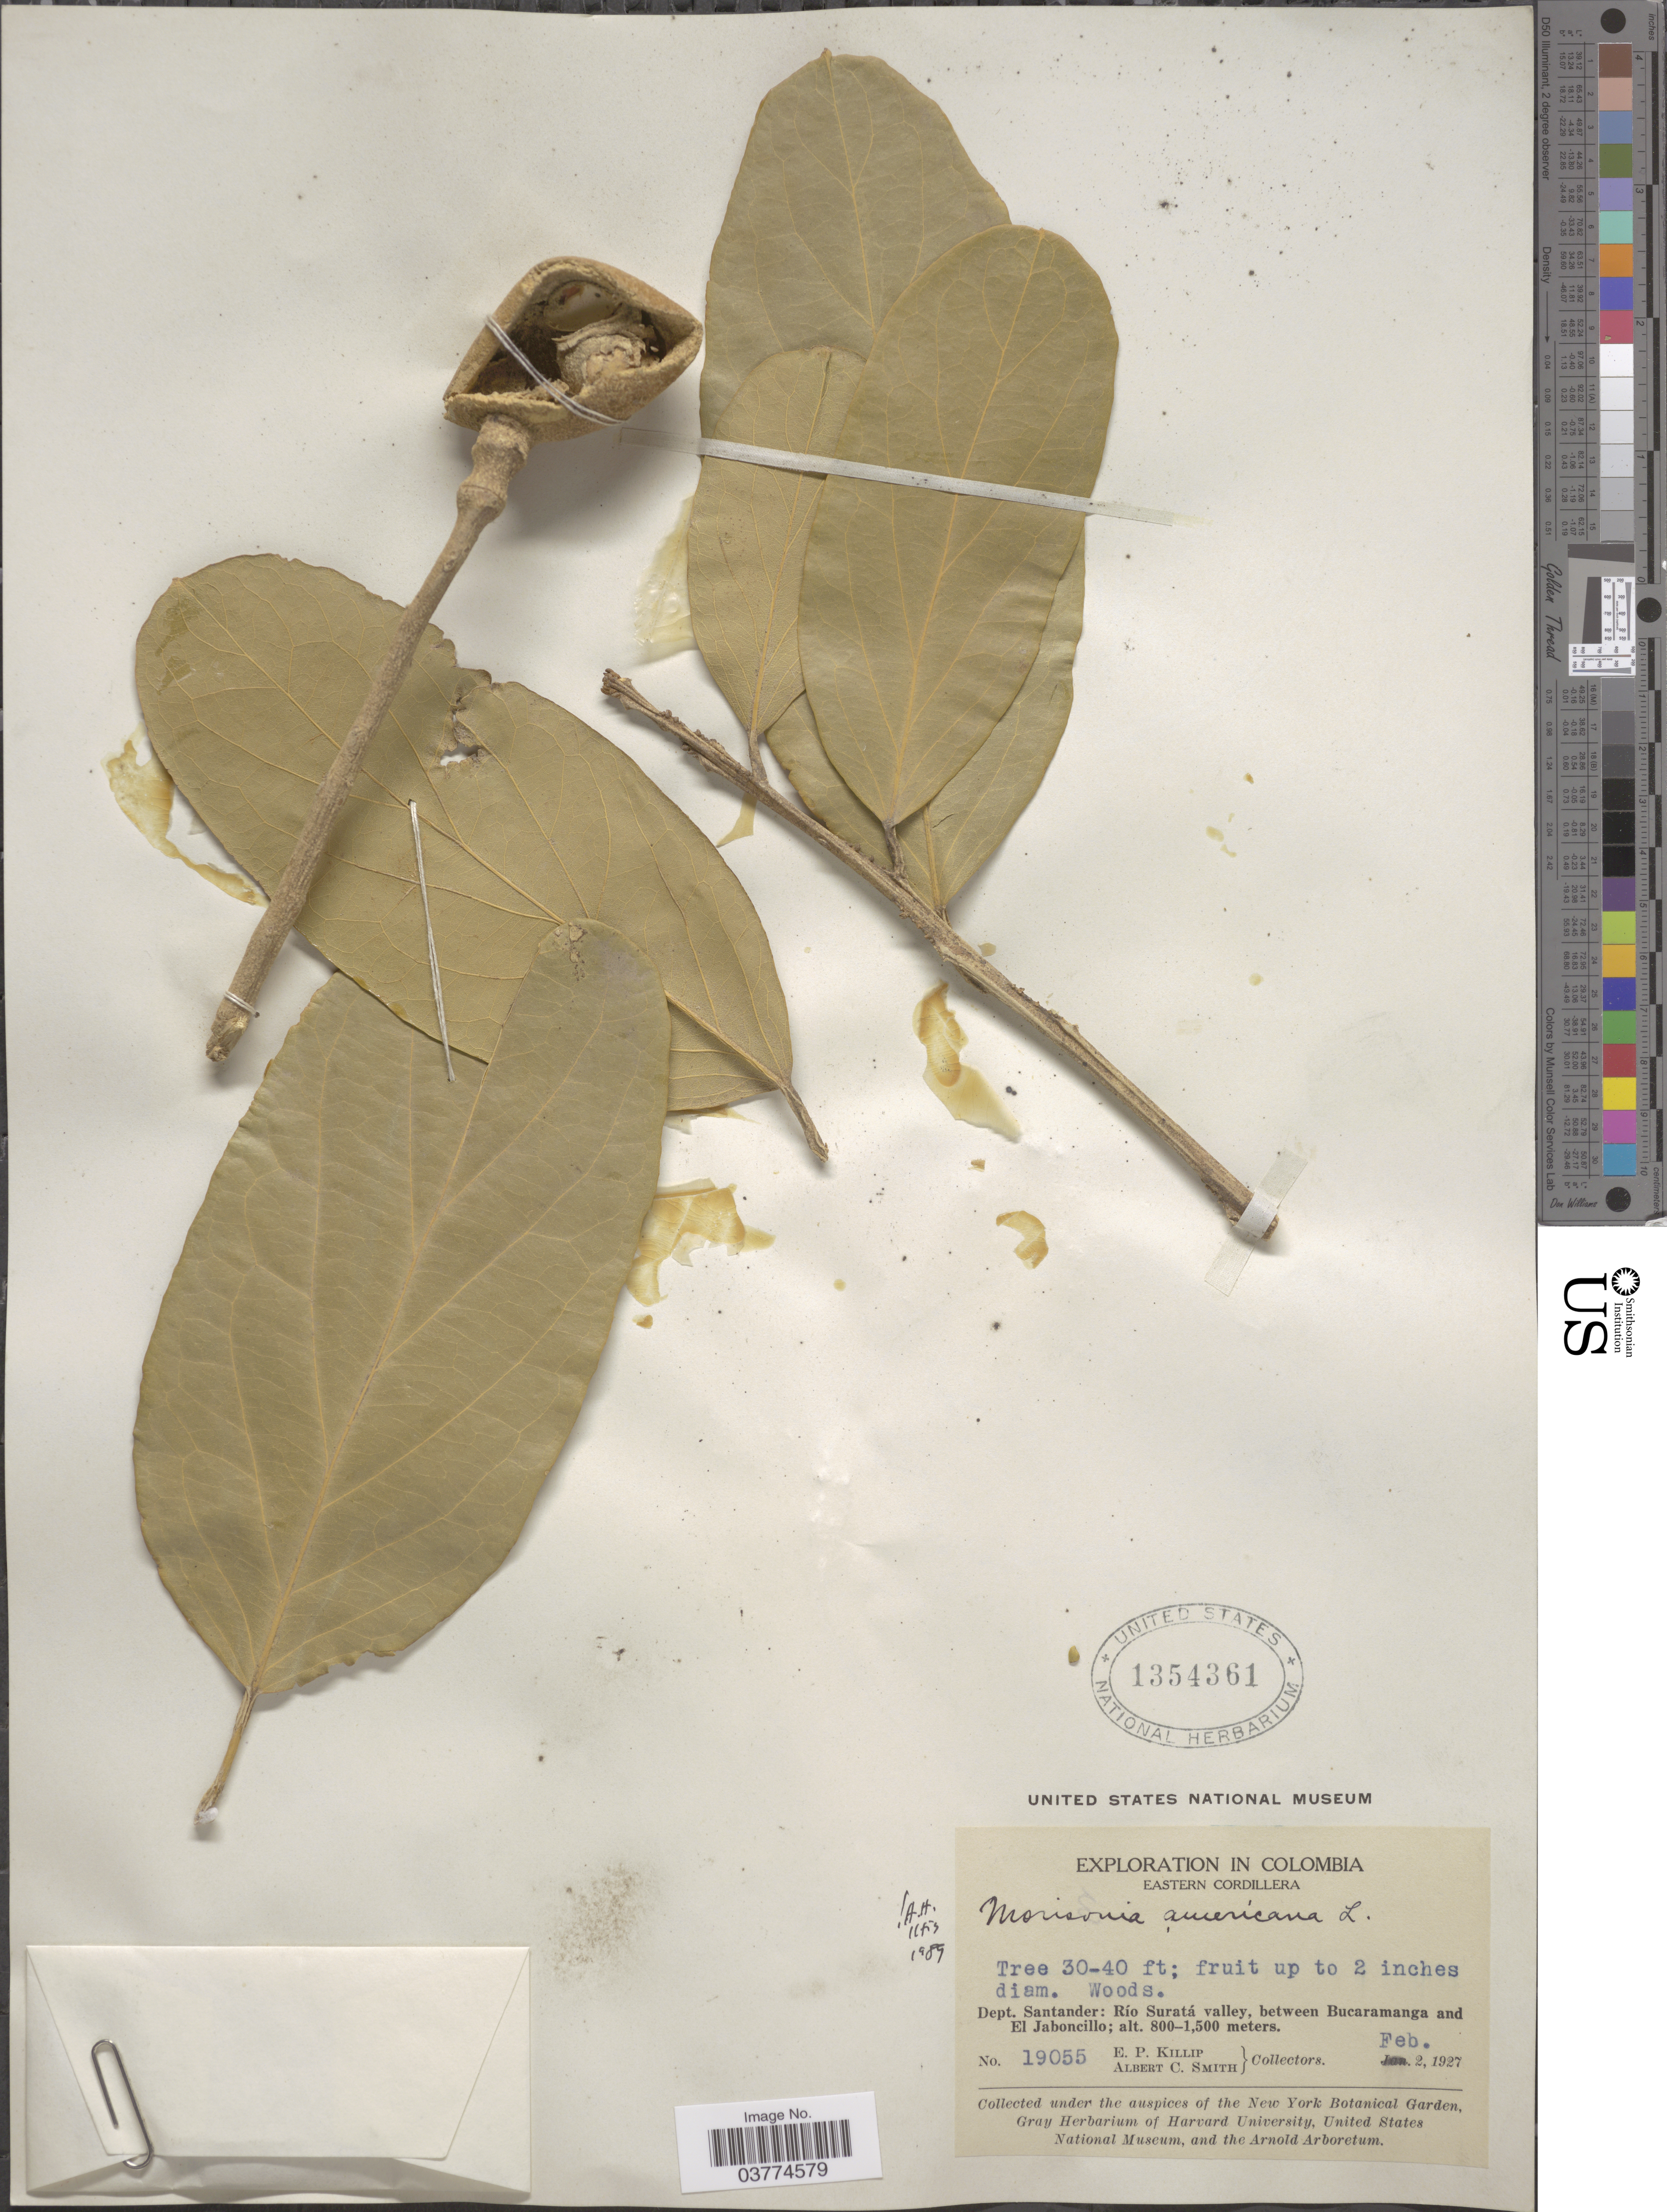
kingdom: Plantae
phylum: Tracheophyta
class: Magnoliopsida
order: Brassicales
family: Capparaceae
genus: Morisonia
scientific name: Morisonia americana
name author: L.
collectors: E. P. Killip & A. C. Smith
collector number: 19055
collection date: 1927-02-02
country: Colombia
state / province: Santander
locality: Eastern Cordillera. Dept. Santander: Río Suratá valley, between Bucaramanga and El Jaboncillo.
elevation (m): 800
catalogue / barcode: US 1354361